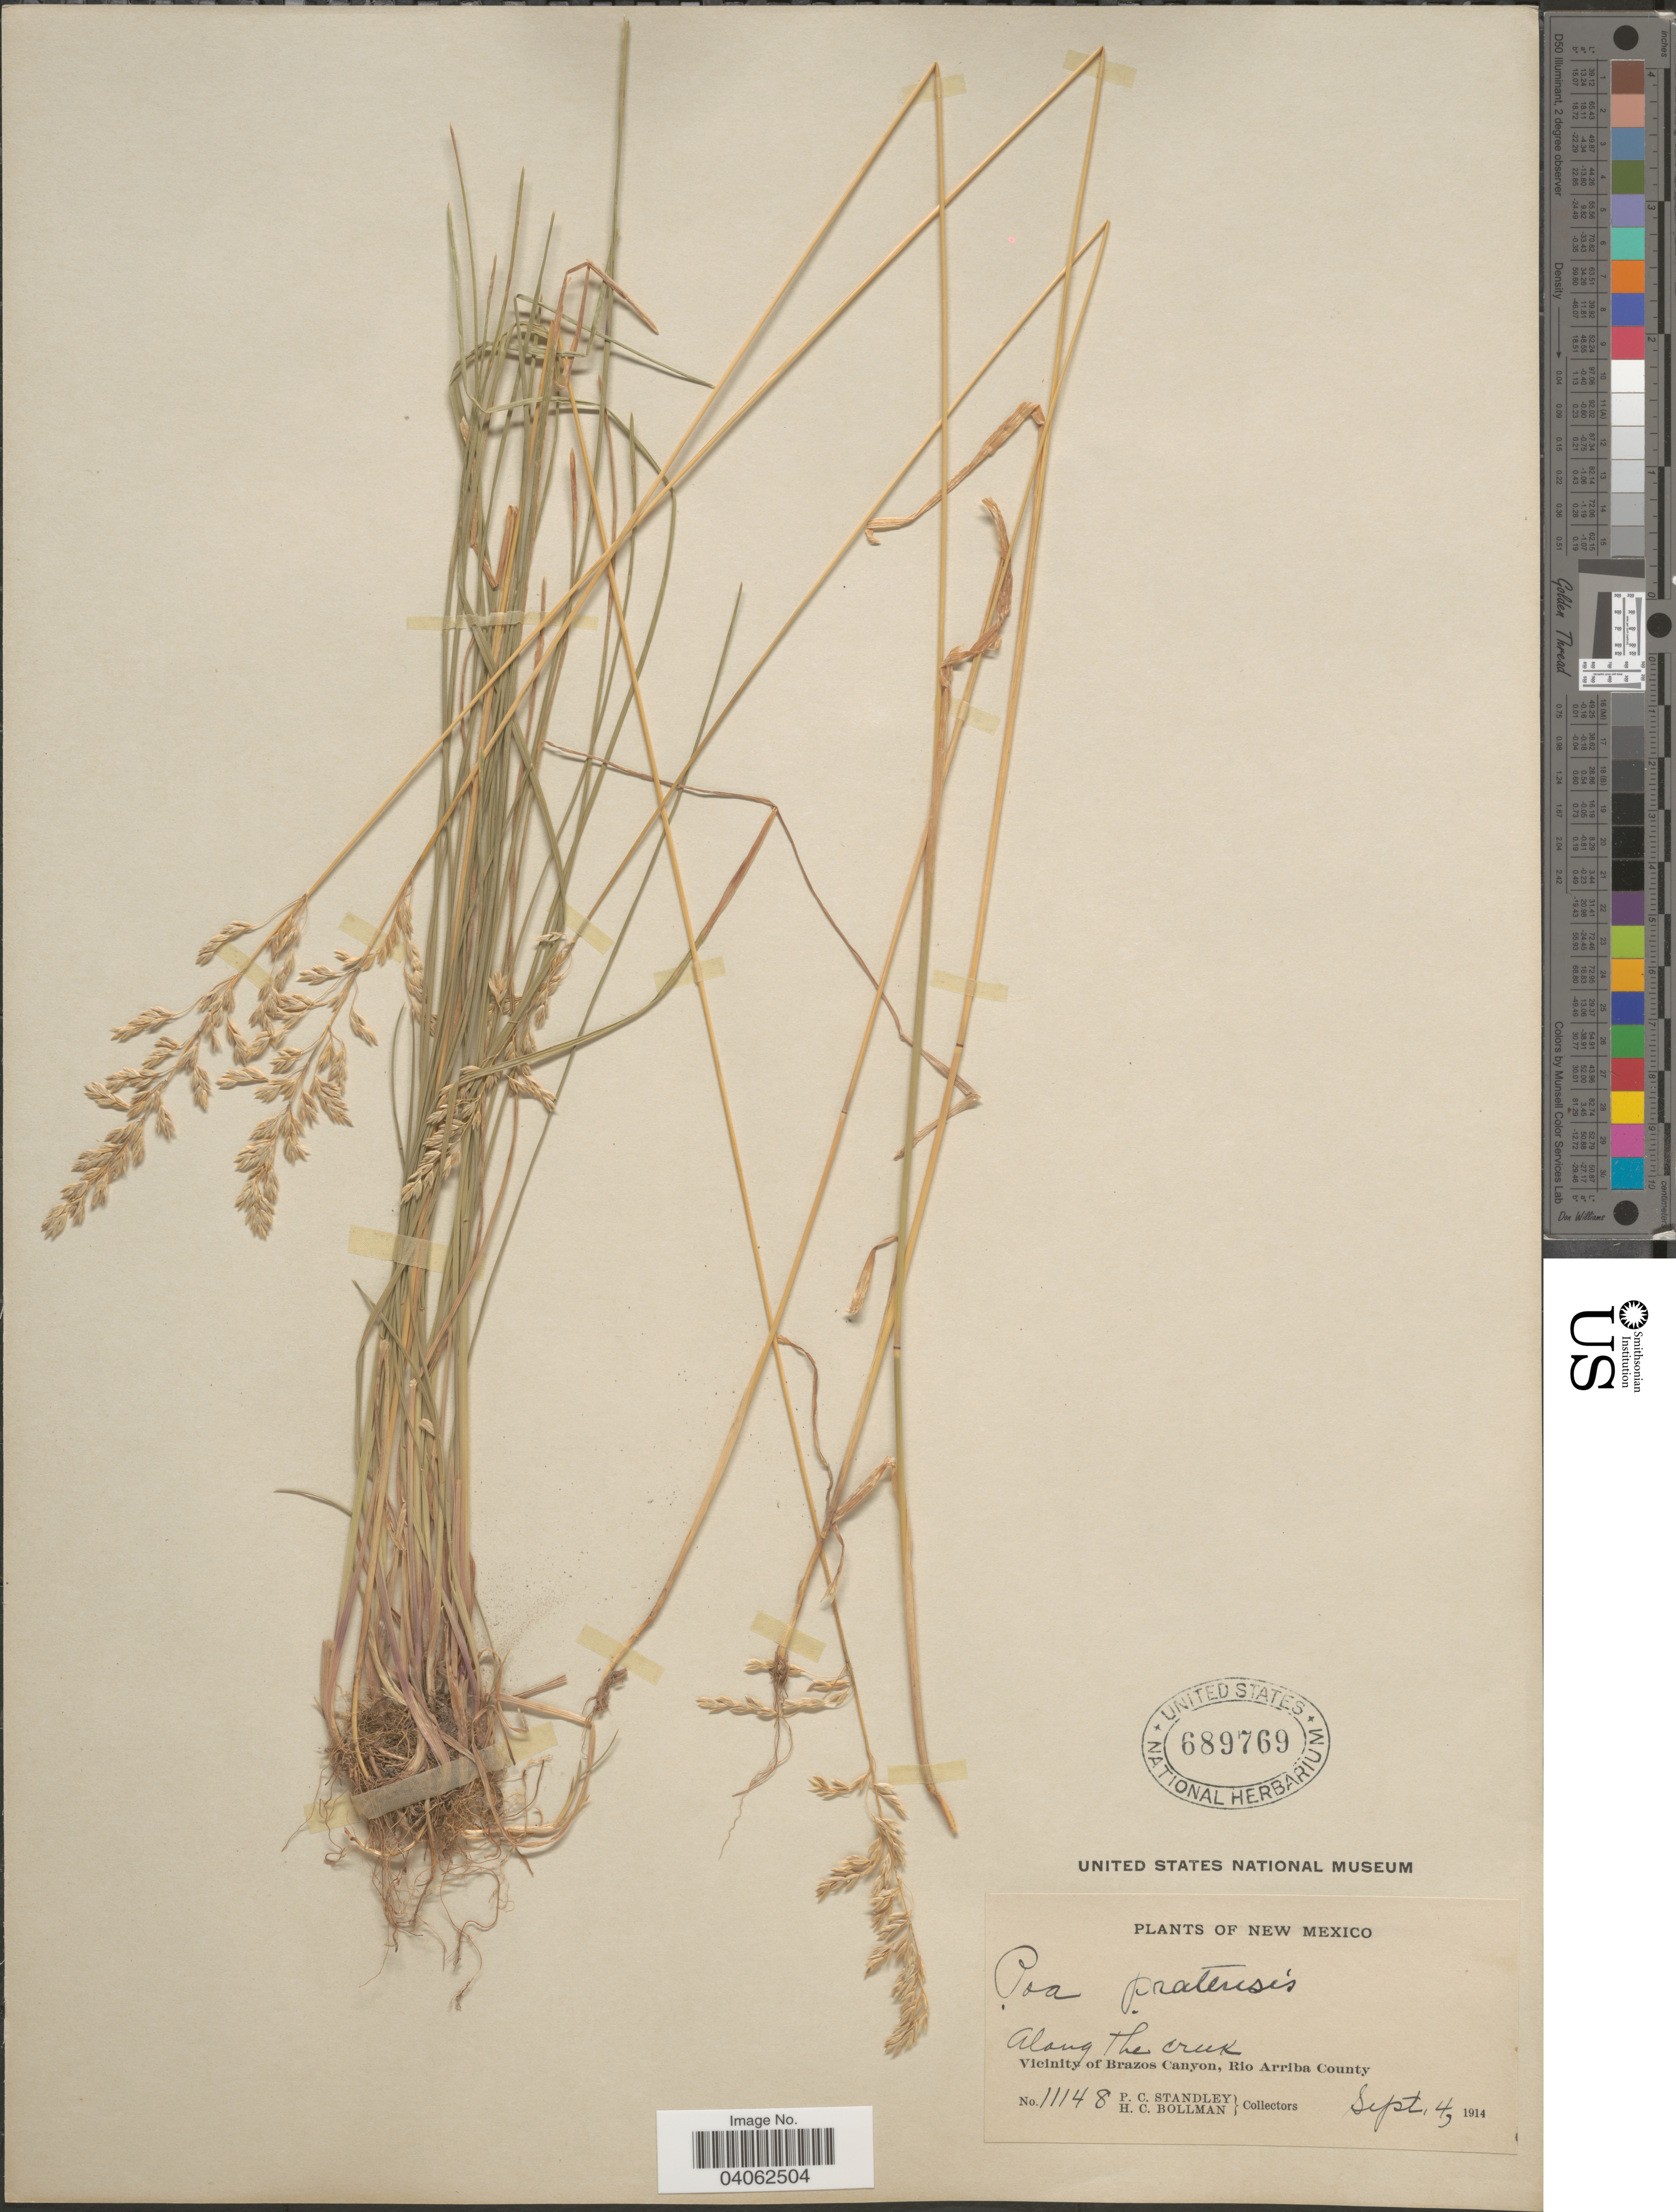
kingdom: Plantae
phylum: Tracheophyta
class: Liliopsida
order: Poales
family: Poaceae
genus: Poa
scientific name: Poa pratensis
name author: L.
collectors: P. C. Standley & H. C. Bollman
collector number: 11148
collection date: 1914-09-04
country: United States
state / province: New Mexico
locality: Along the creek. Vicinity of Brazos Canyon, Rio Arriba County.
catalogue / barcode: US 689769